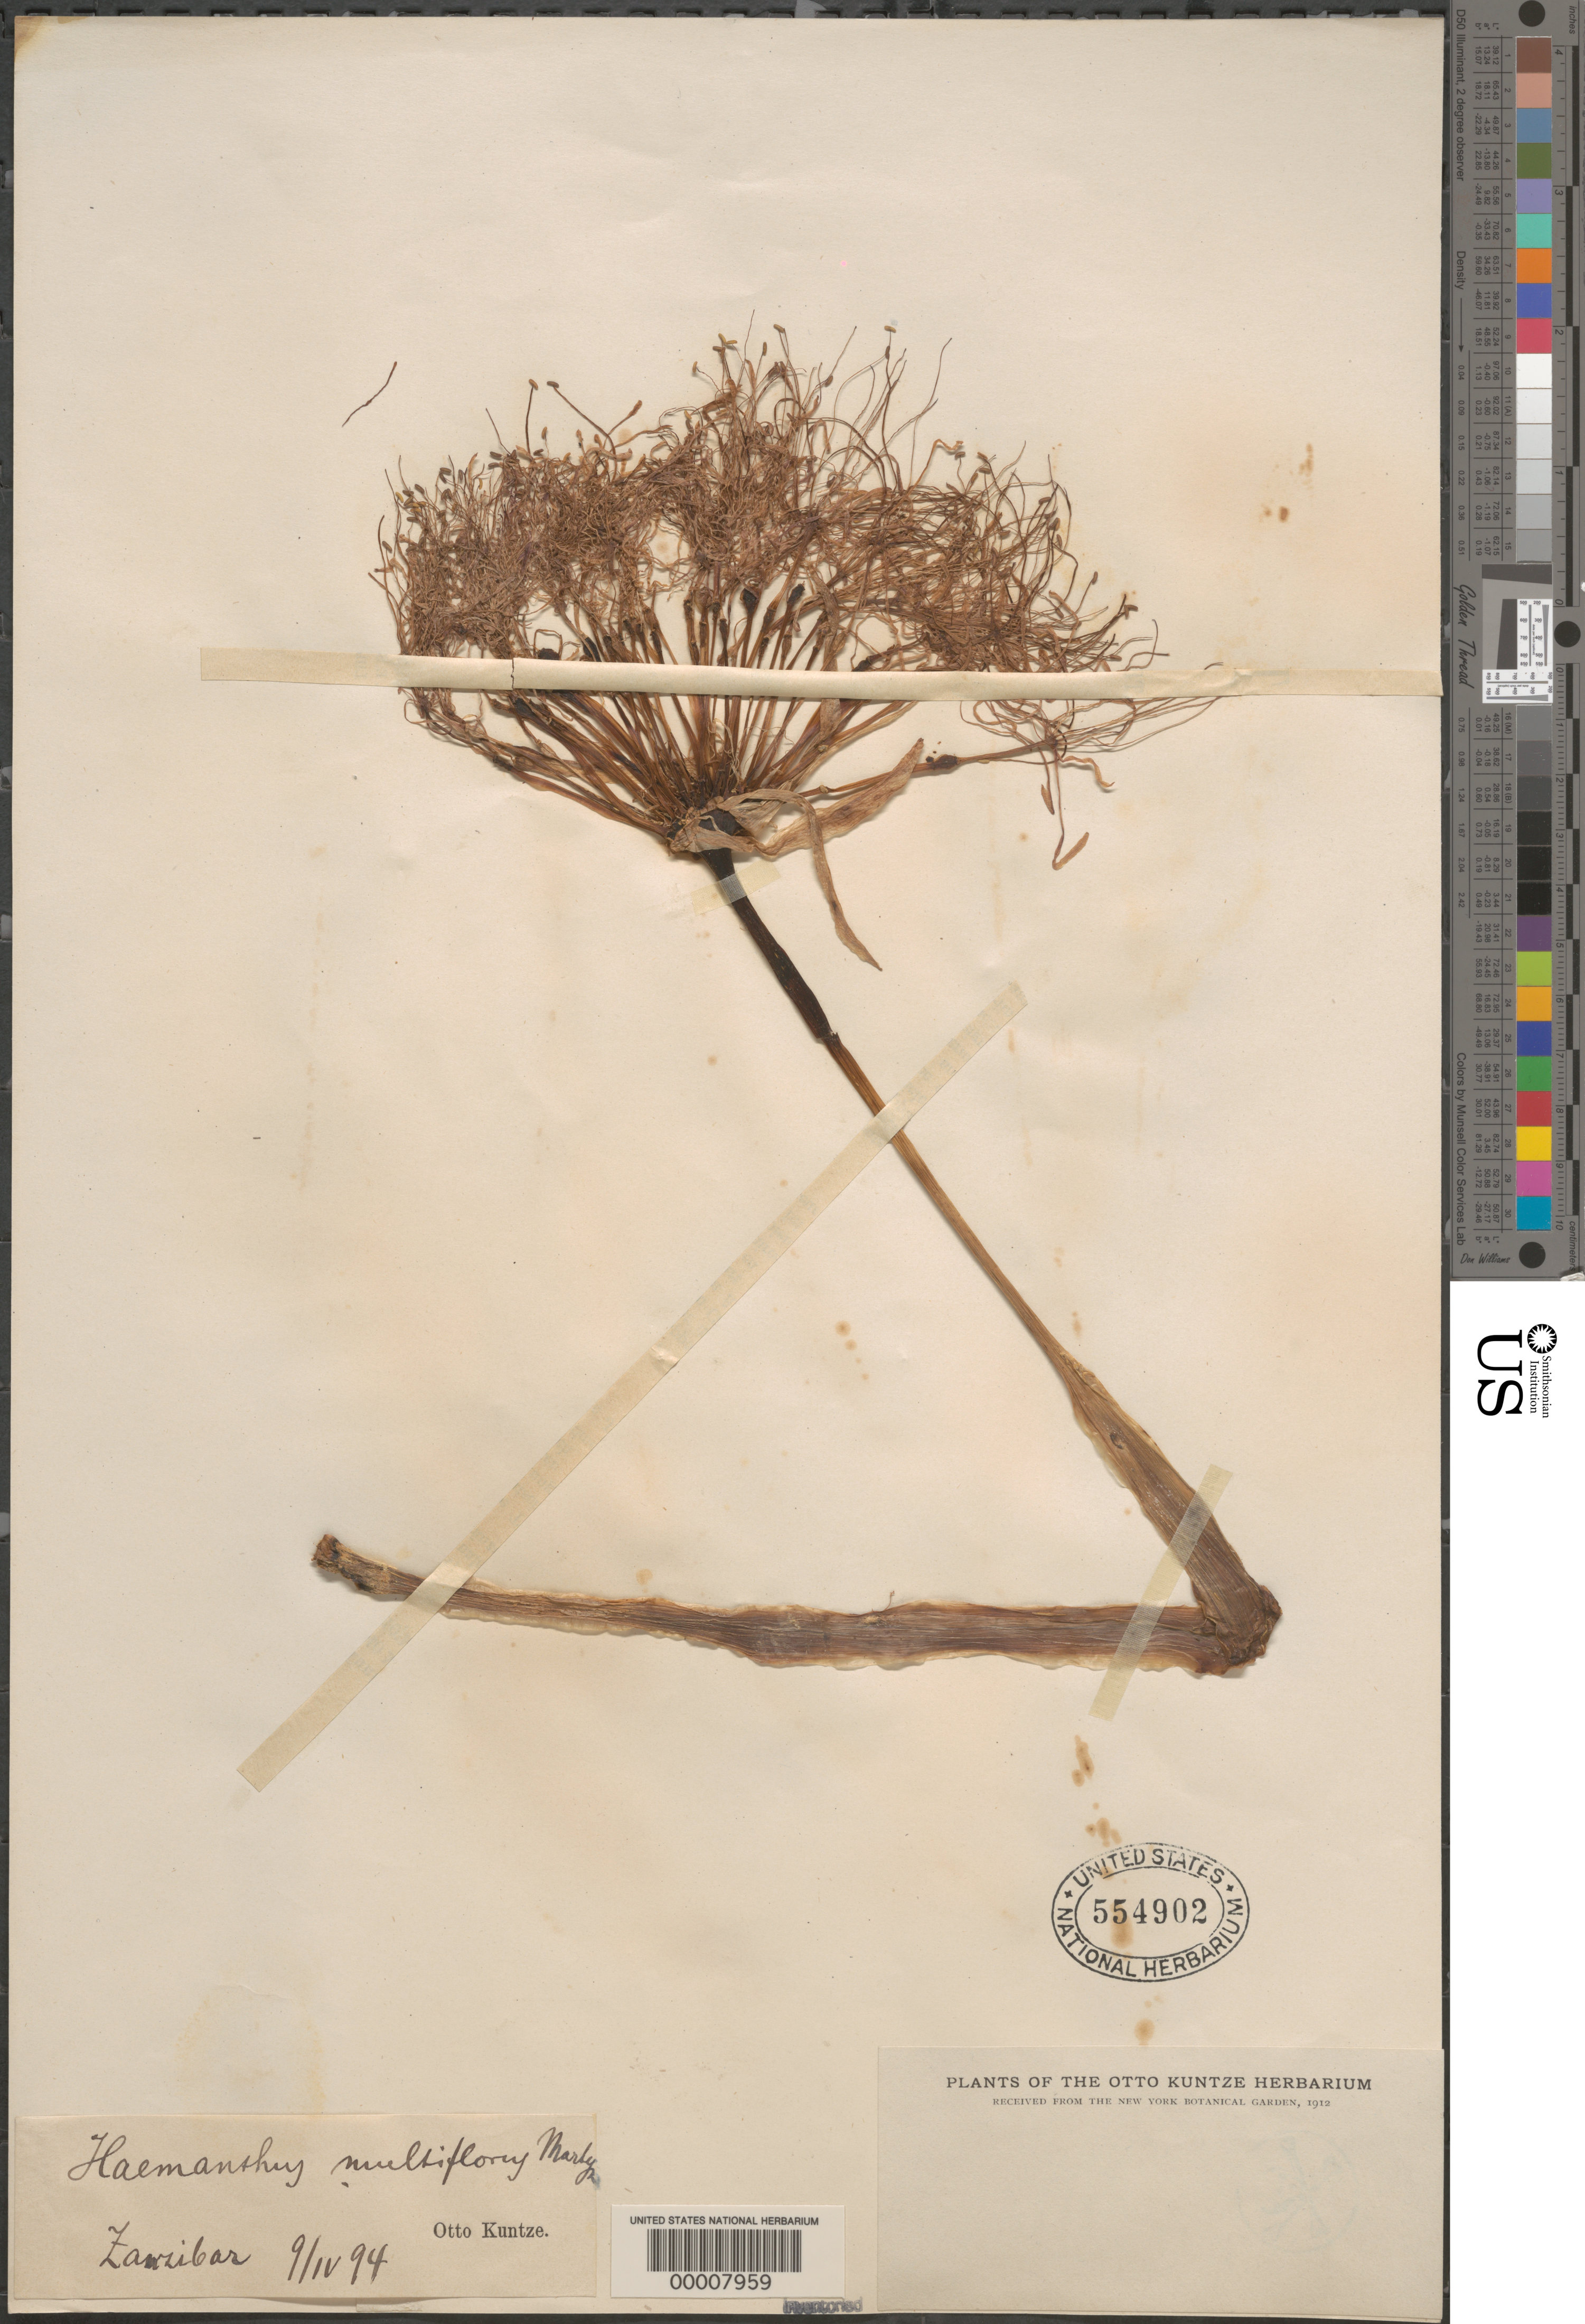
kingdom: Plantae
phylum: Tracheophyta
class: Liliopsida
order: Asparagales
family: Amaryllidaceae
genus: Scadoxus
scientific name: Scadoxus multiflorus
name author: (Martyn) Raf.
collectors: C.E.O. Kuntze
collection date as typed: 09 Apr 1894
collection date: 1894-04-09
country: Tanzania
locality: Zanzibar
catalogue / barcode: US 554902